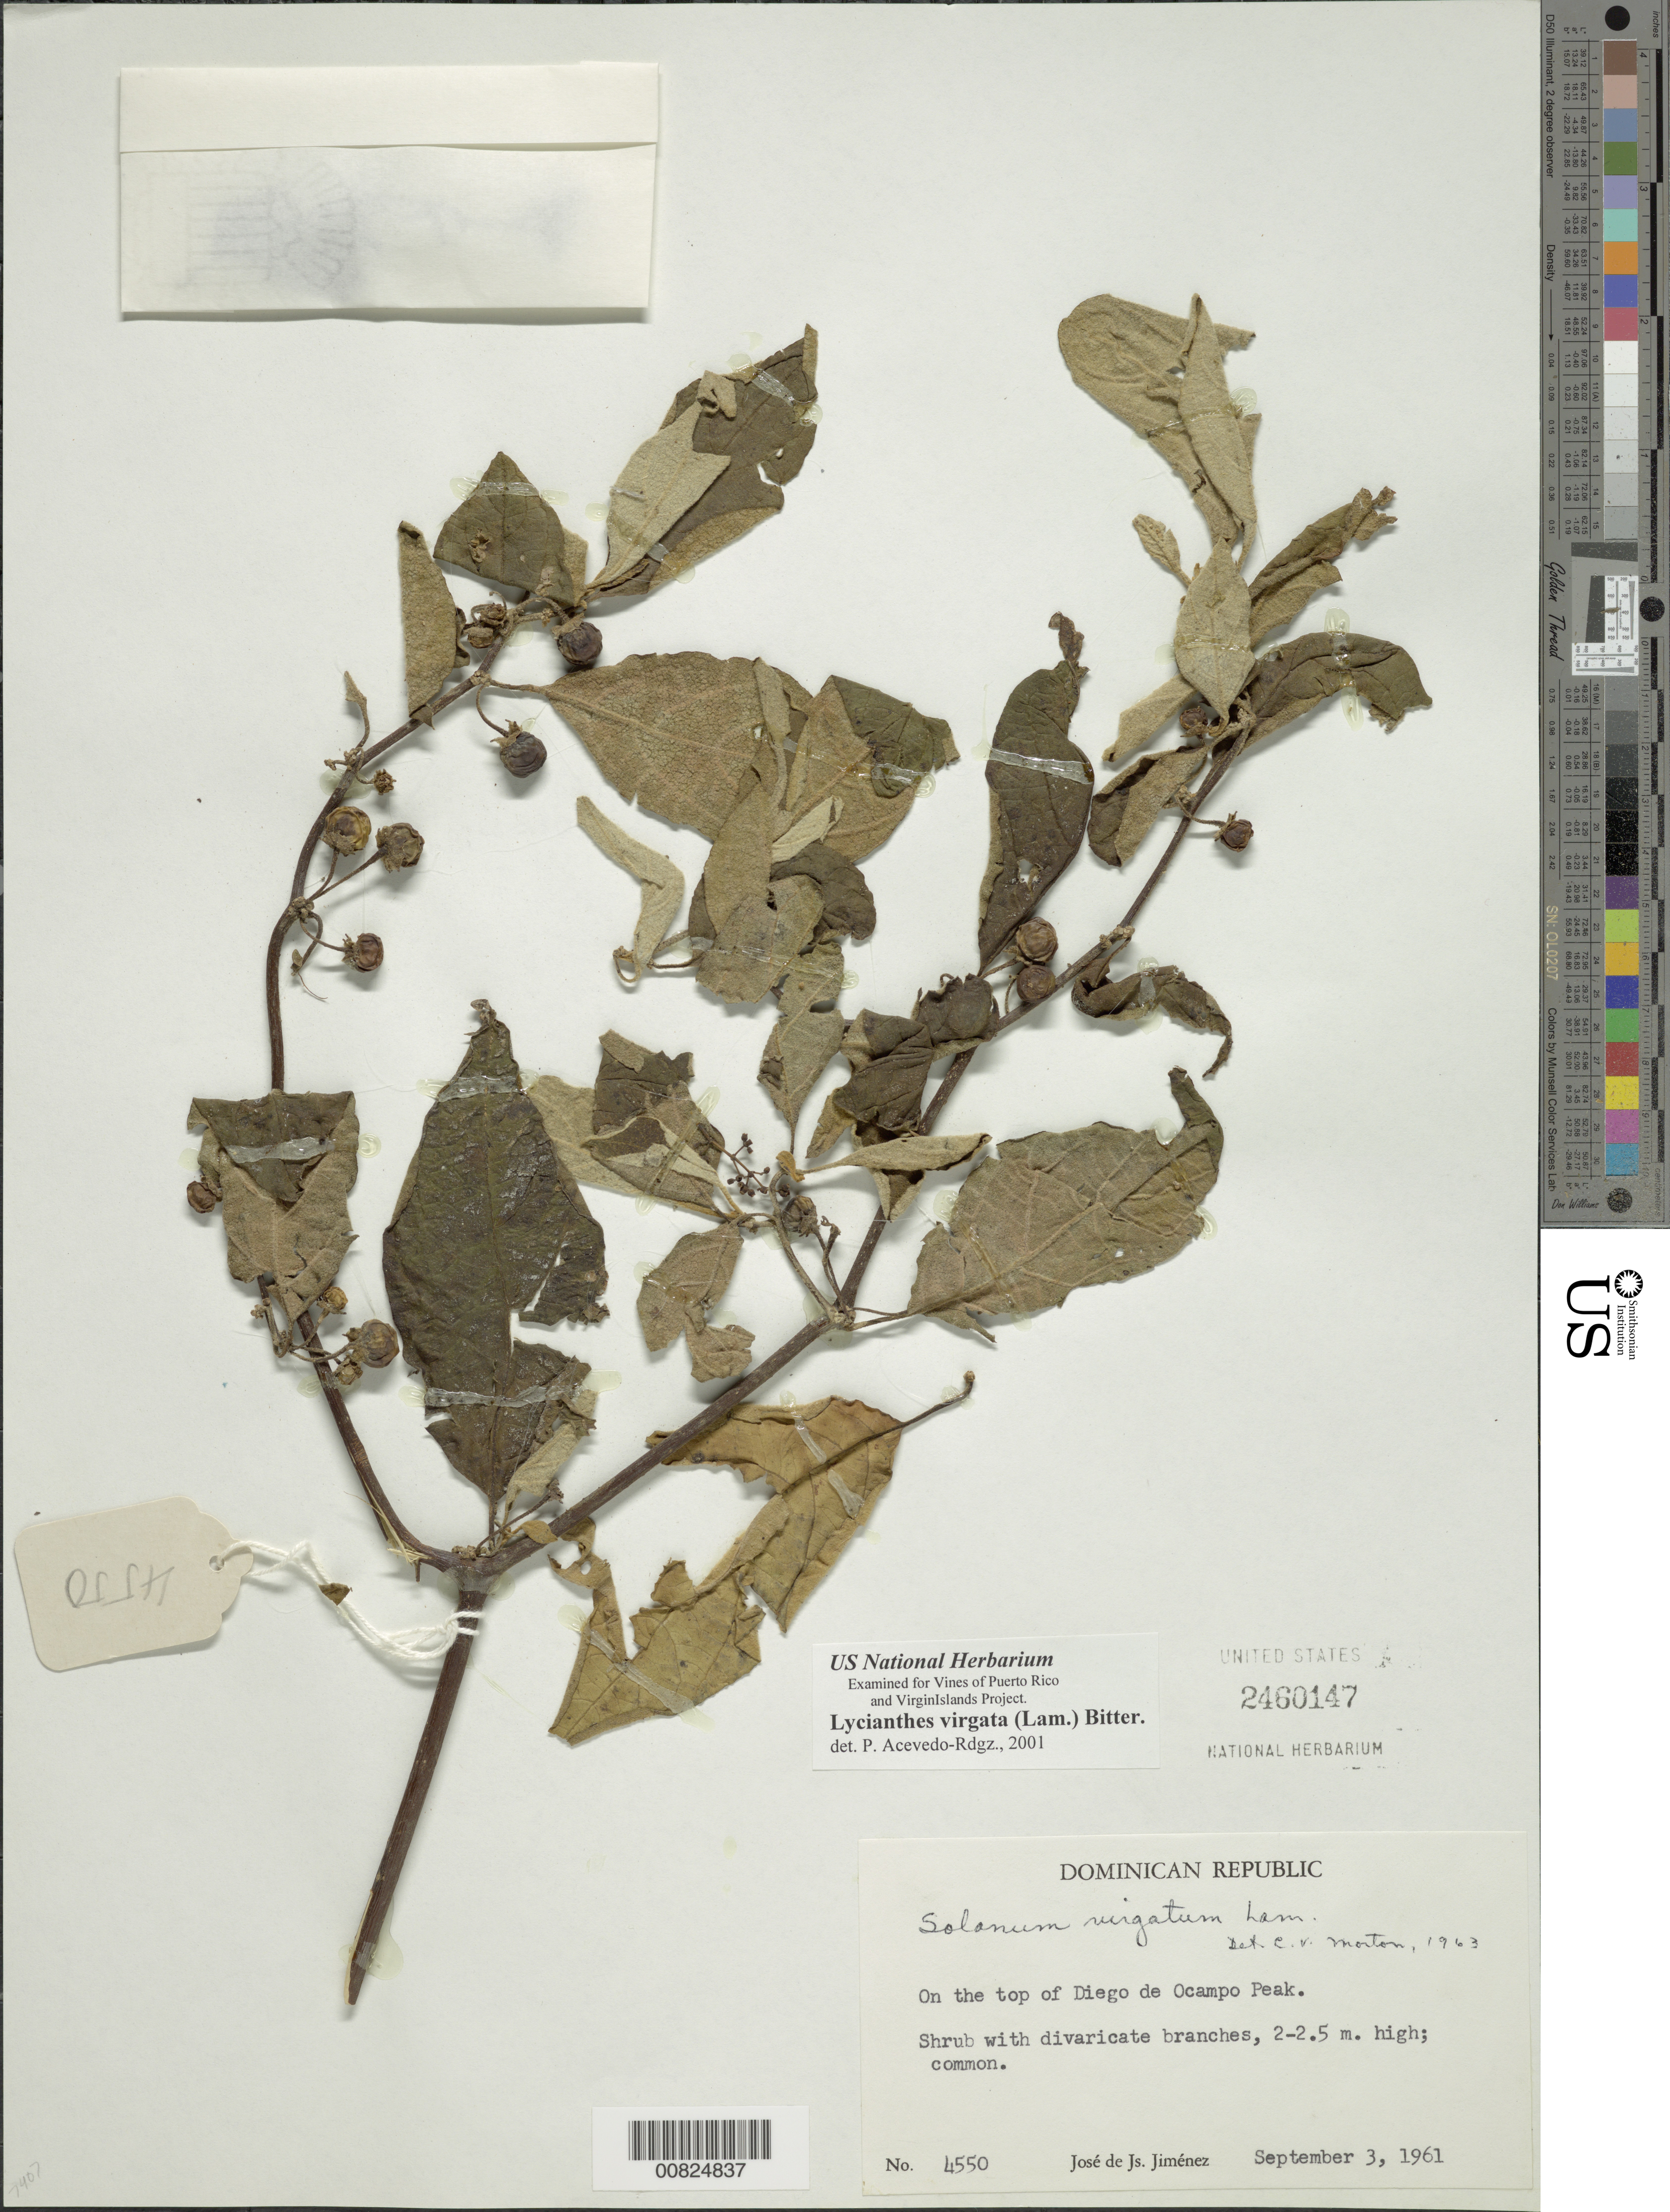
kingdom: Plantae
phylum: Tracheophyta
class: Magnoliopsida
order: Solanales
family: Solanaceae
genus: Lycianthes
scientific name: Lycianthes virgata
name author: (Lam.) Bitter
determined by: Acevedo-Rodríguez, P., (BOT), Smithsonian Institution - National Museum of Natural History (UNITED STATES)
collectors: J. J. Jiménez Almonte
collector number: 4550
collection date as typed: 03 Sep 1961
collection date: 1961-09-03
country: Dominican Republic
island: Hispaniola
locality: On the top of Diego Ocamp Peak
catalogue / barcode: US 2460147